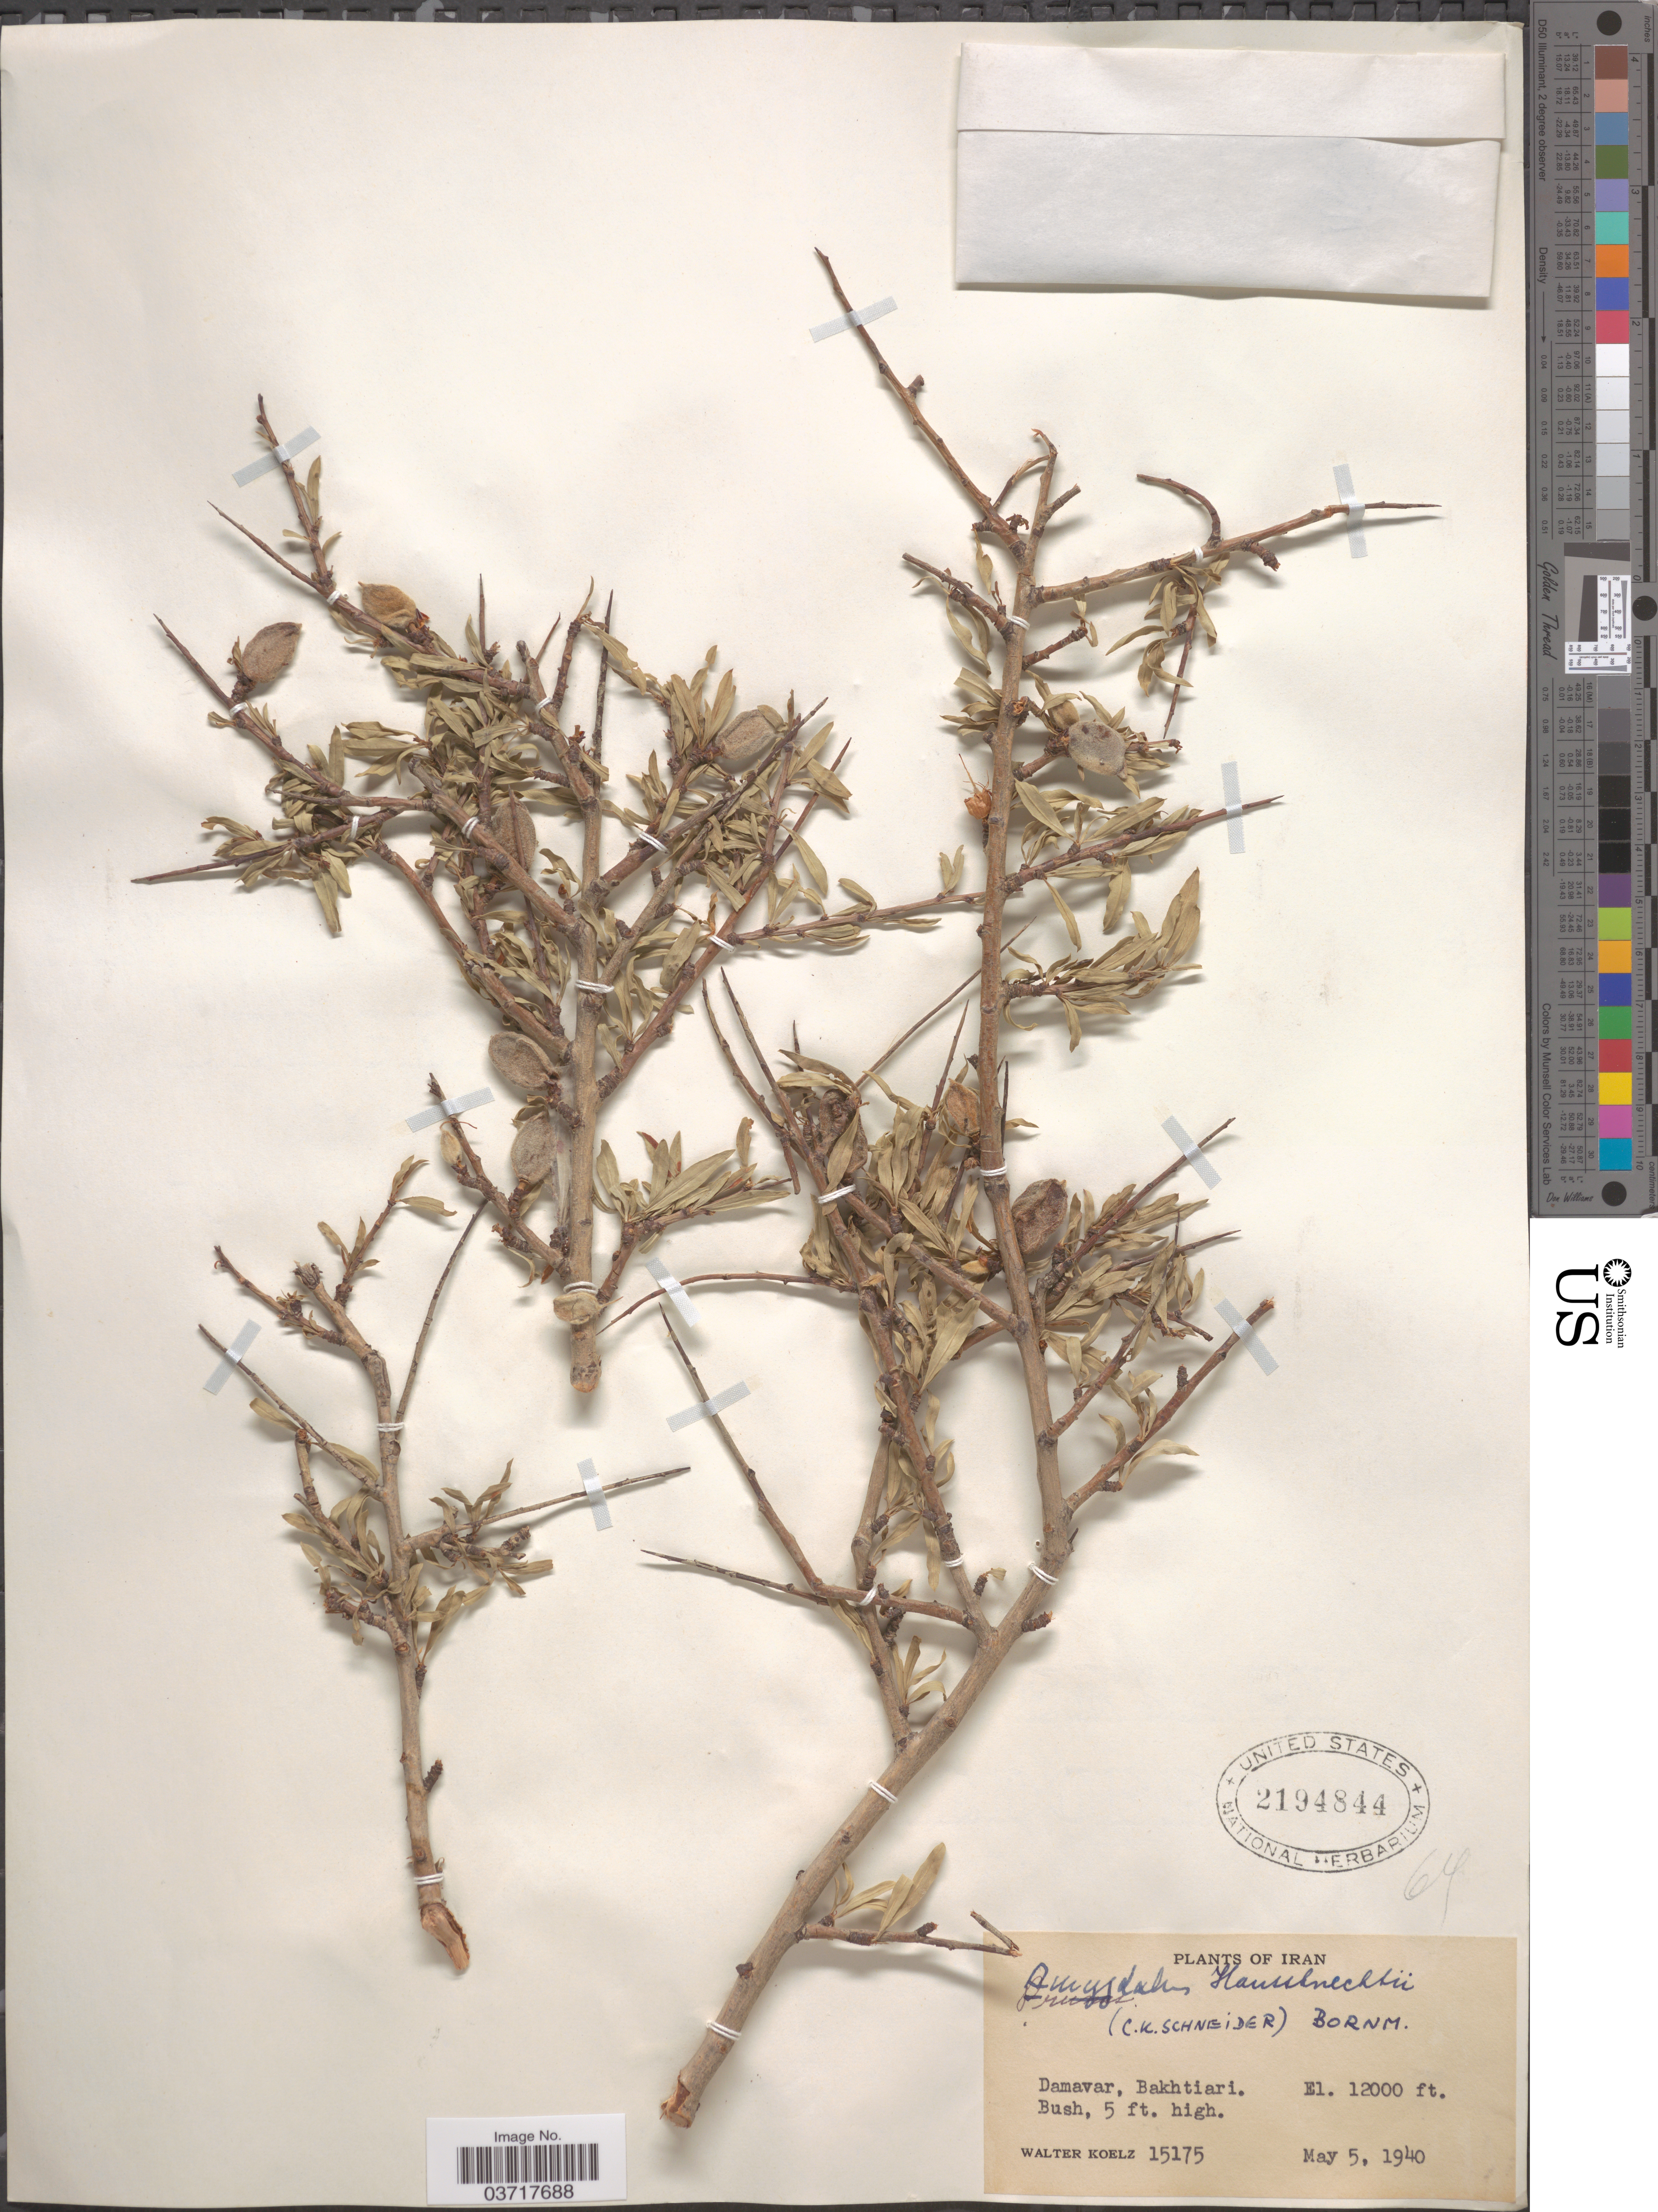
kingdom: Plantae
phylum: Tracheophyta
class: Magnoliopsida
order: Rosales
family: Rosaceae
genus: Prunus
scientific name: Prunus haussknechtii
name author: C.K. Schneid.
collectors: W. N. Koelz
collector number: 15175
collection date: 1940-05-05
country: Iran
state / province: Chahar Mahaal and Bakhtiari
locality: Damavar, Bakhtiari.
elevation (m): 3658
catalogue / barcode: US 2194844